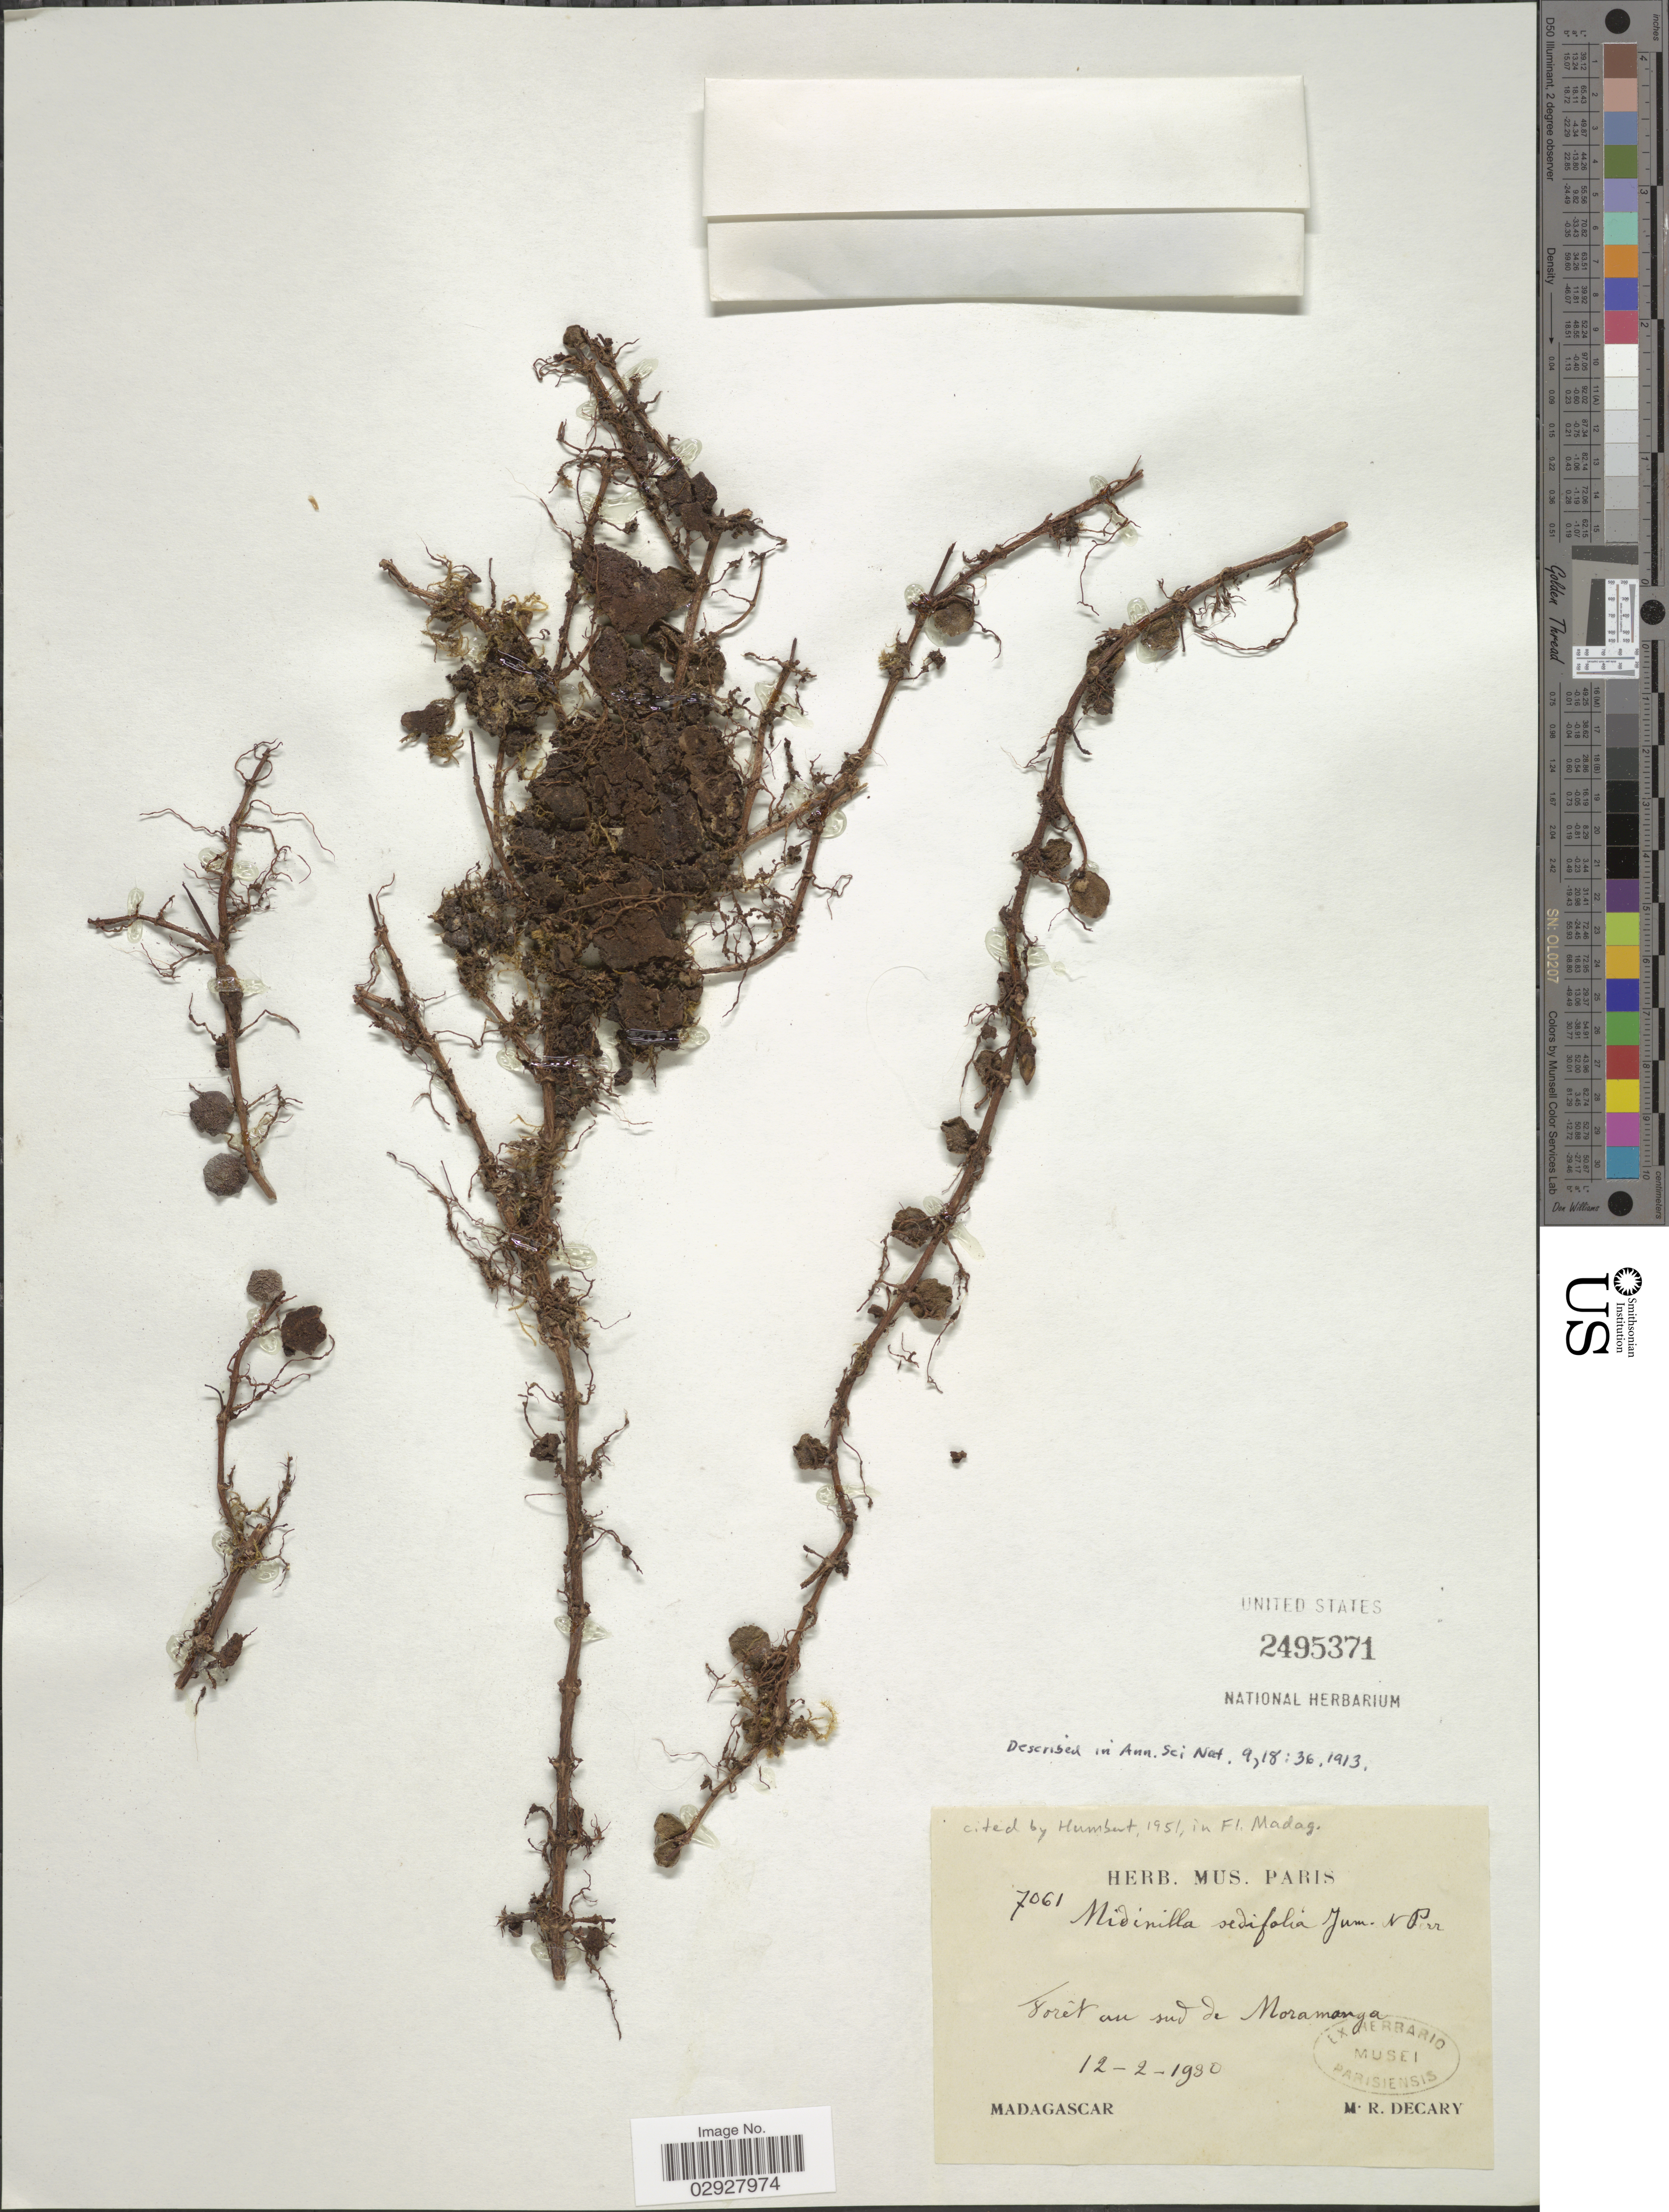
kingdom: Plantae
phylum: Tracheophyta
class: Magnoliopsida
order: Myrtales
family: Melastomataceae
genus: Medinilla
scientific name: Medinilla sedifolia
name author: Jum. & H. Perrier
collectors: R. Decary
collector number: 7061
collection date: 1980-02-12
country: Madagascar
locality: Forêt au sud de Moramanga.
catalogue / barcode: US 2495371